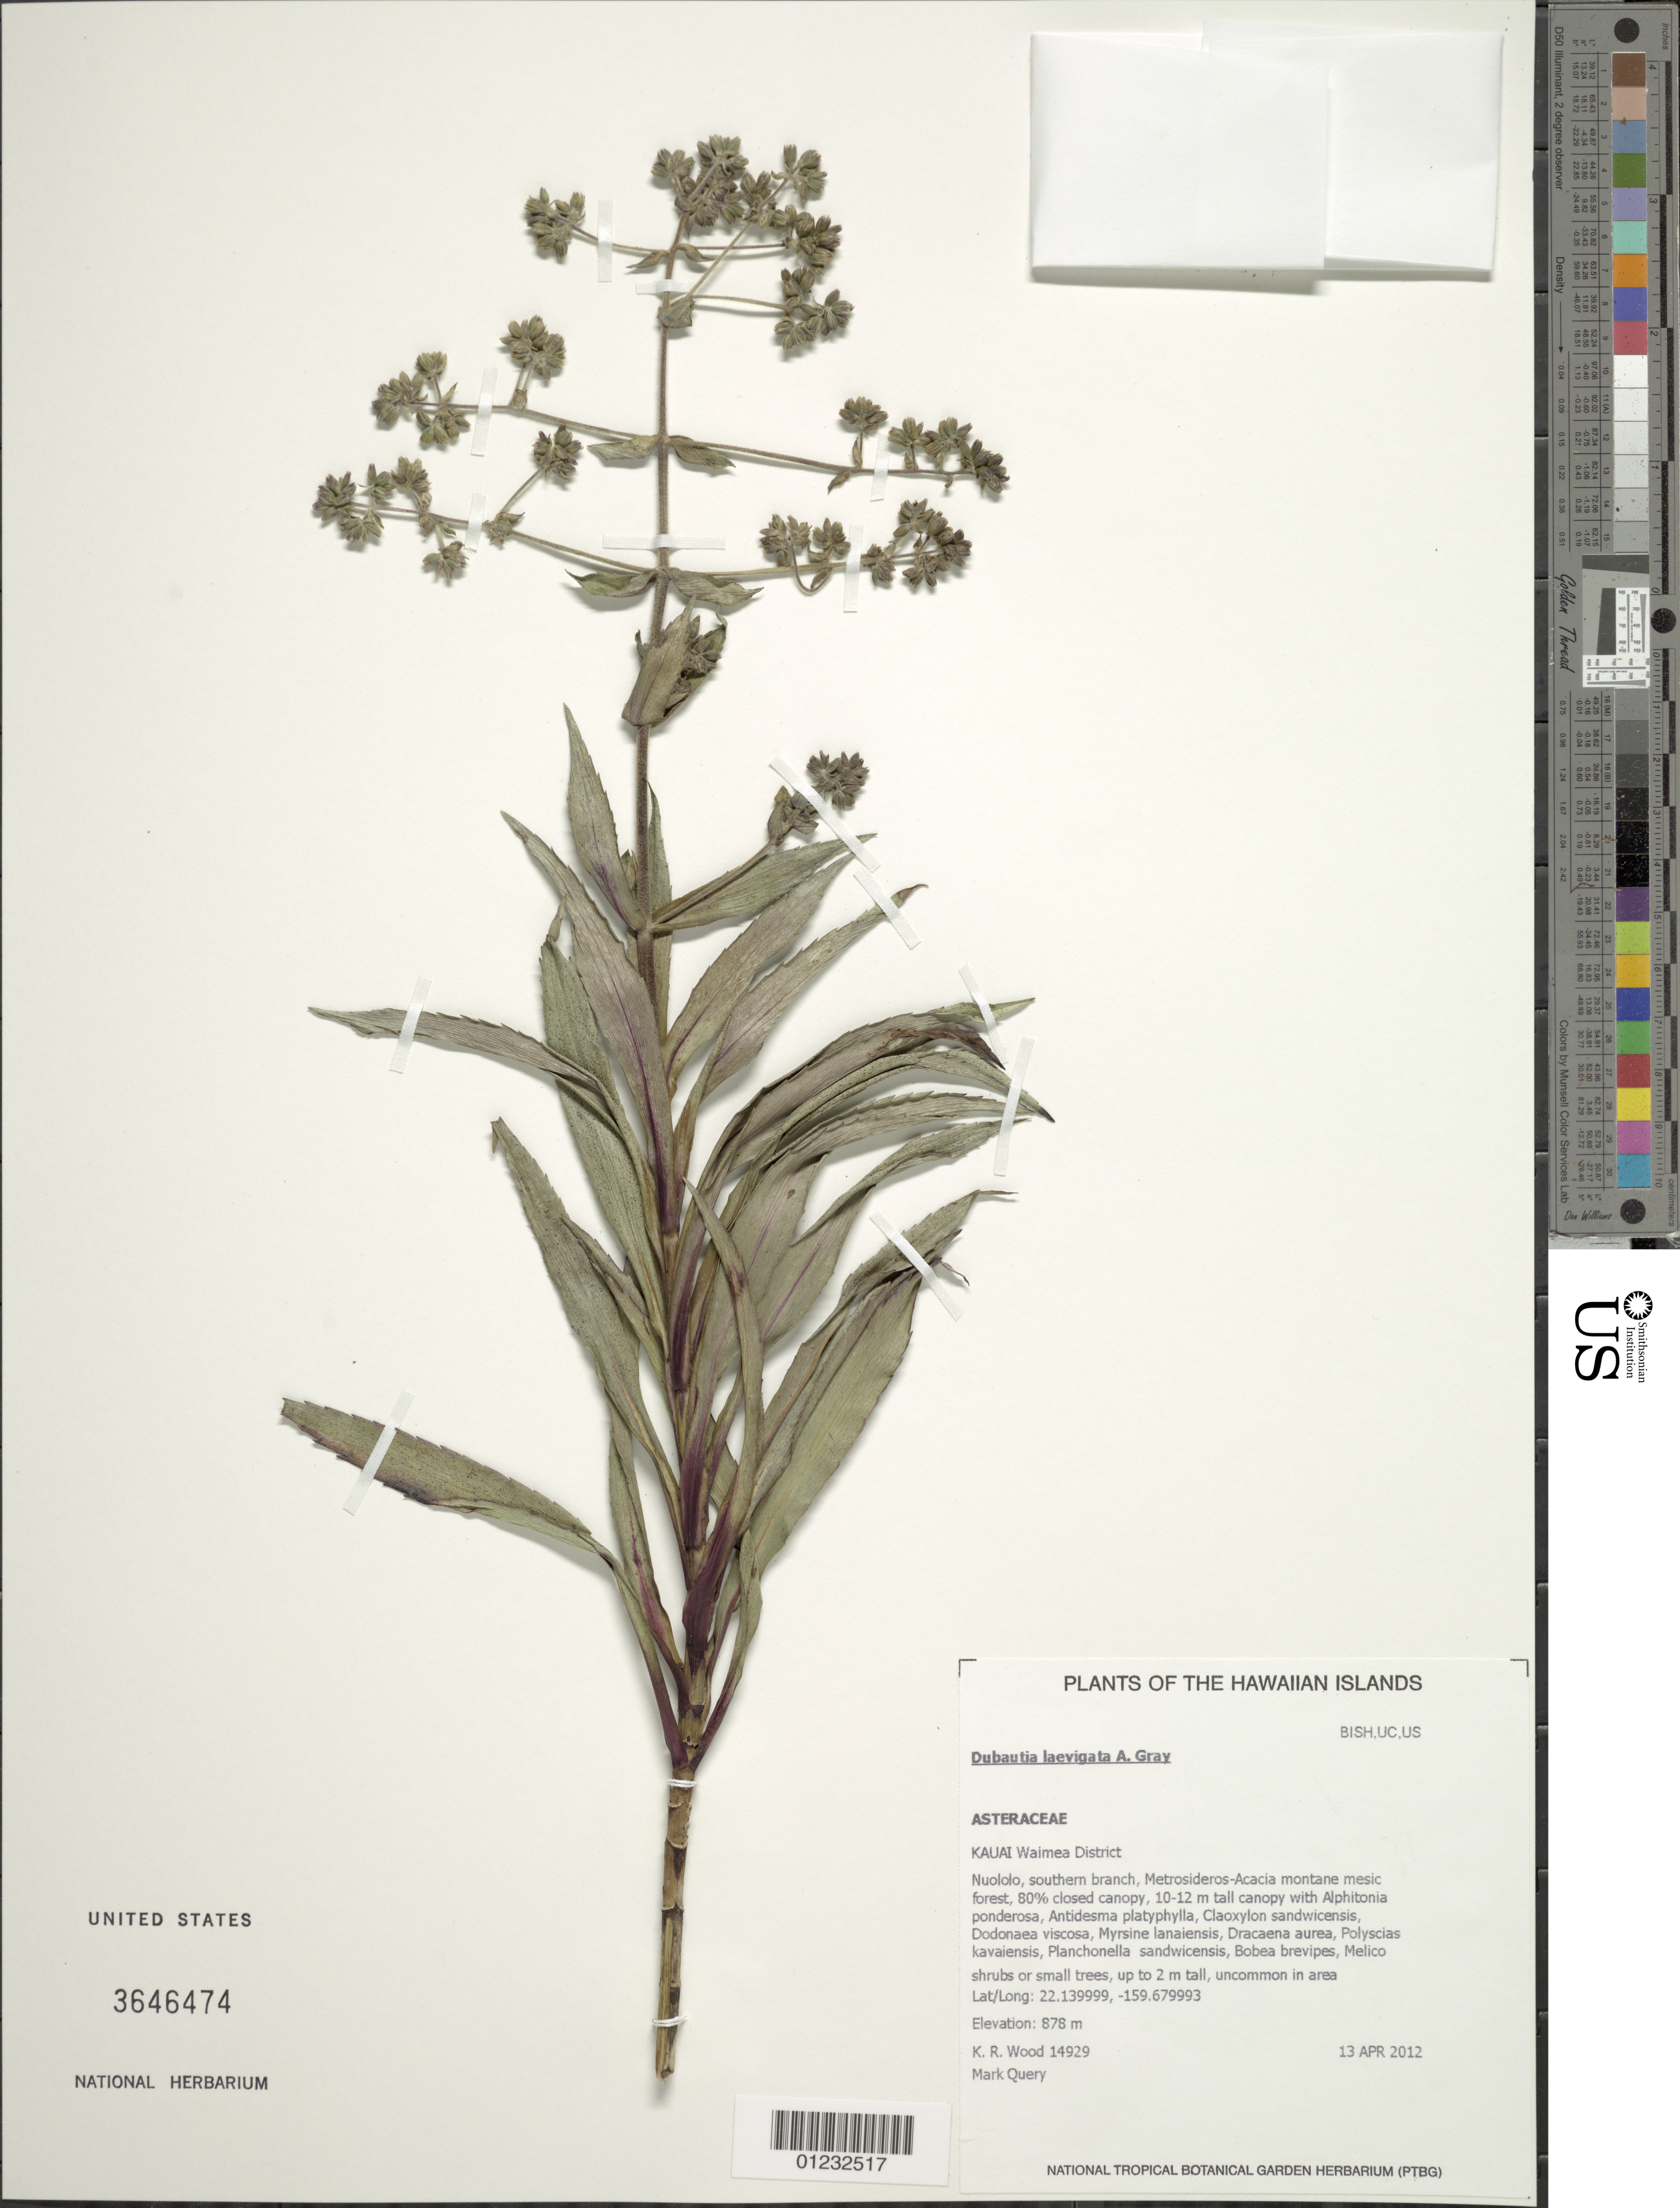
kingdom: Plantae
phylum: Tracheophyta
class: Magnoliopsida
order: Asterales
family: Asteraceae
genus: Dubautia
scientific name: Dubautia laevigata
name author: A. Gray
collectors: K. R. Wood & M. Query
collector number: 14929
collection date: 2012-04-13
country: United States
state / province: Hawaii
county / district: Kauai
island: Kaua'i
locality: Waimea District, Nuololo, southern branch.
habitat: Montane mesic forest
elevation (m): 878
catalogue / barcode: US 3646474